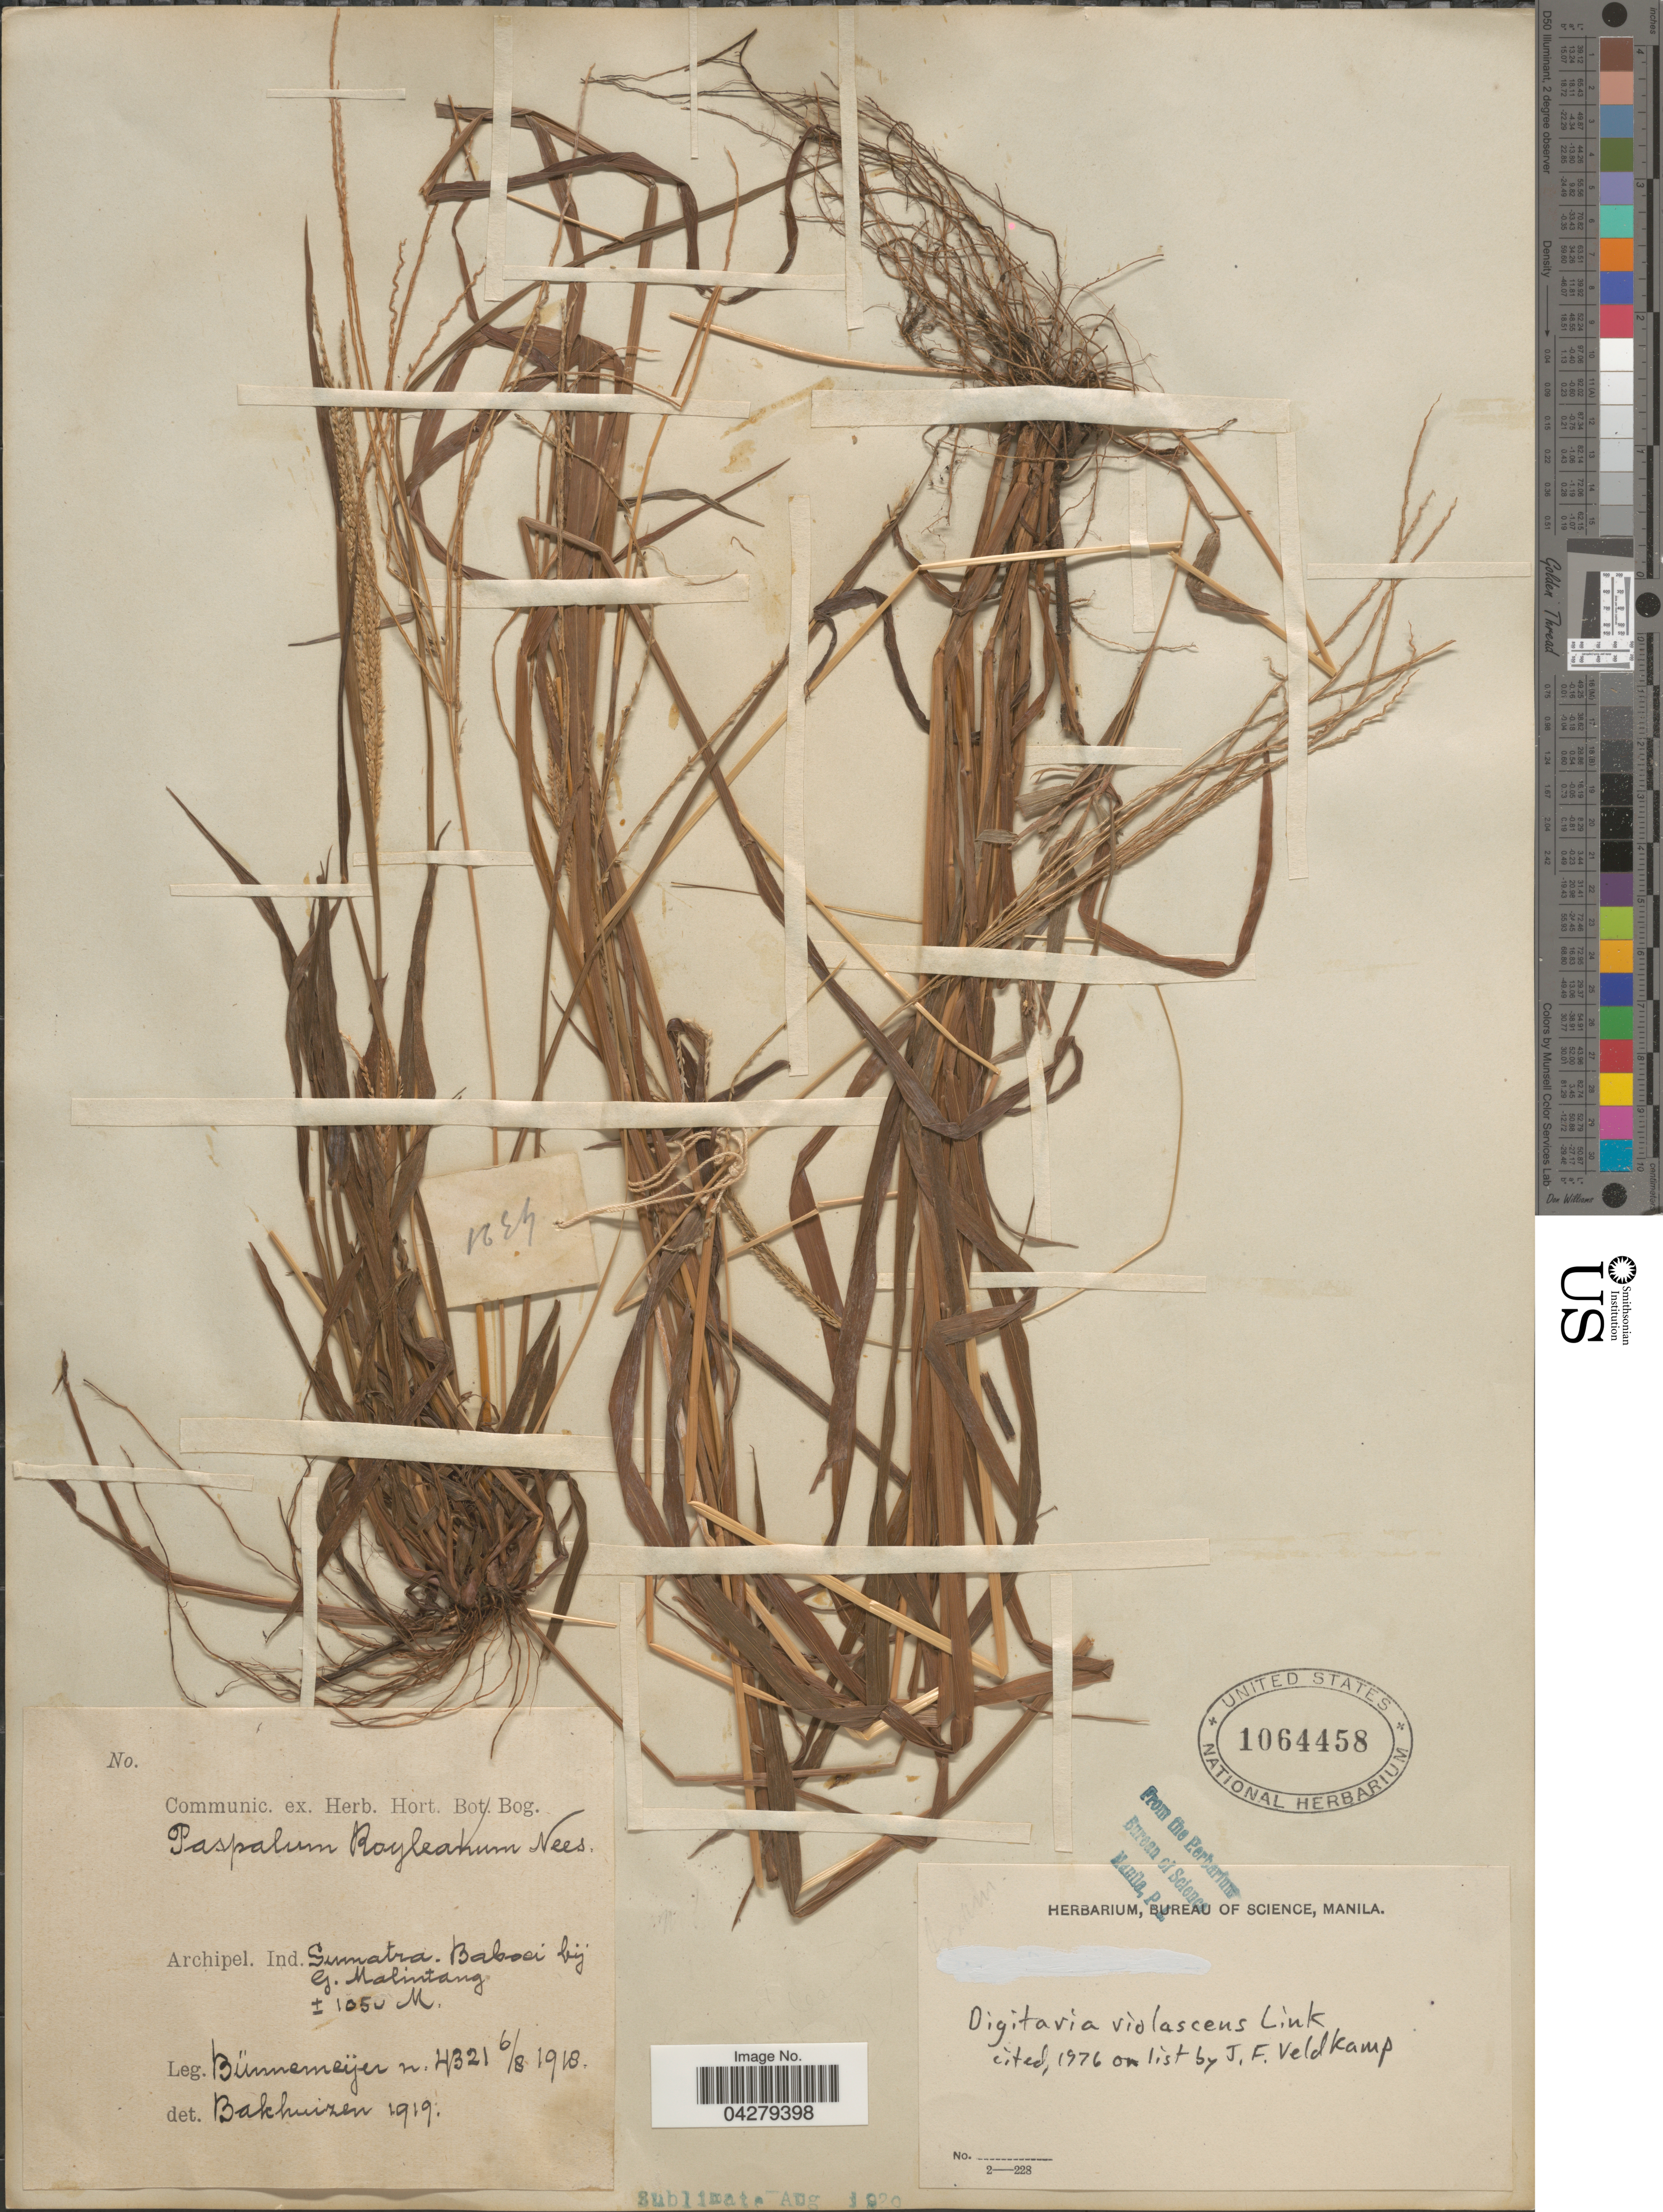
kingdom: Plantae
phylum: Tracheophyta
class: Liliopsida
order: Poales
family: Poaceae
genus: Digitaria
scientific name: Digitaria violascens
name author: Link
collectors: -. Bunnemeijer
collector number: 4321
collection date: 1918-08-06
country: Indonesia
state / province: Sumatra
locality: Archipel. Ind. Baboei bij G. Malintang.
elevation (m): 1050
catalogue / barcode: US 1064458